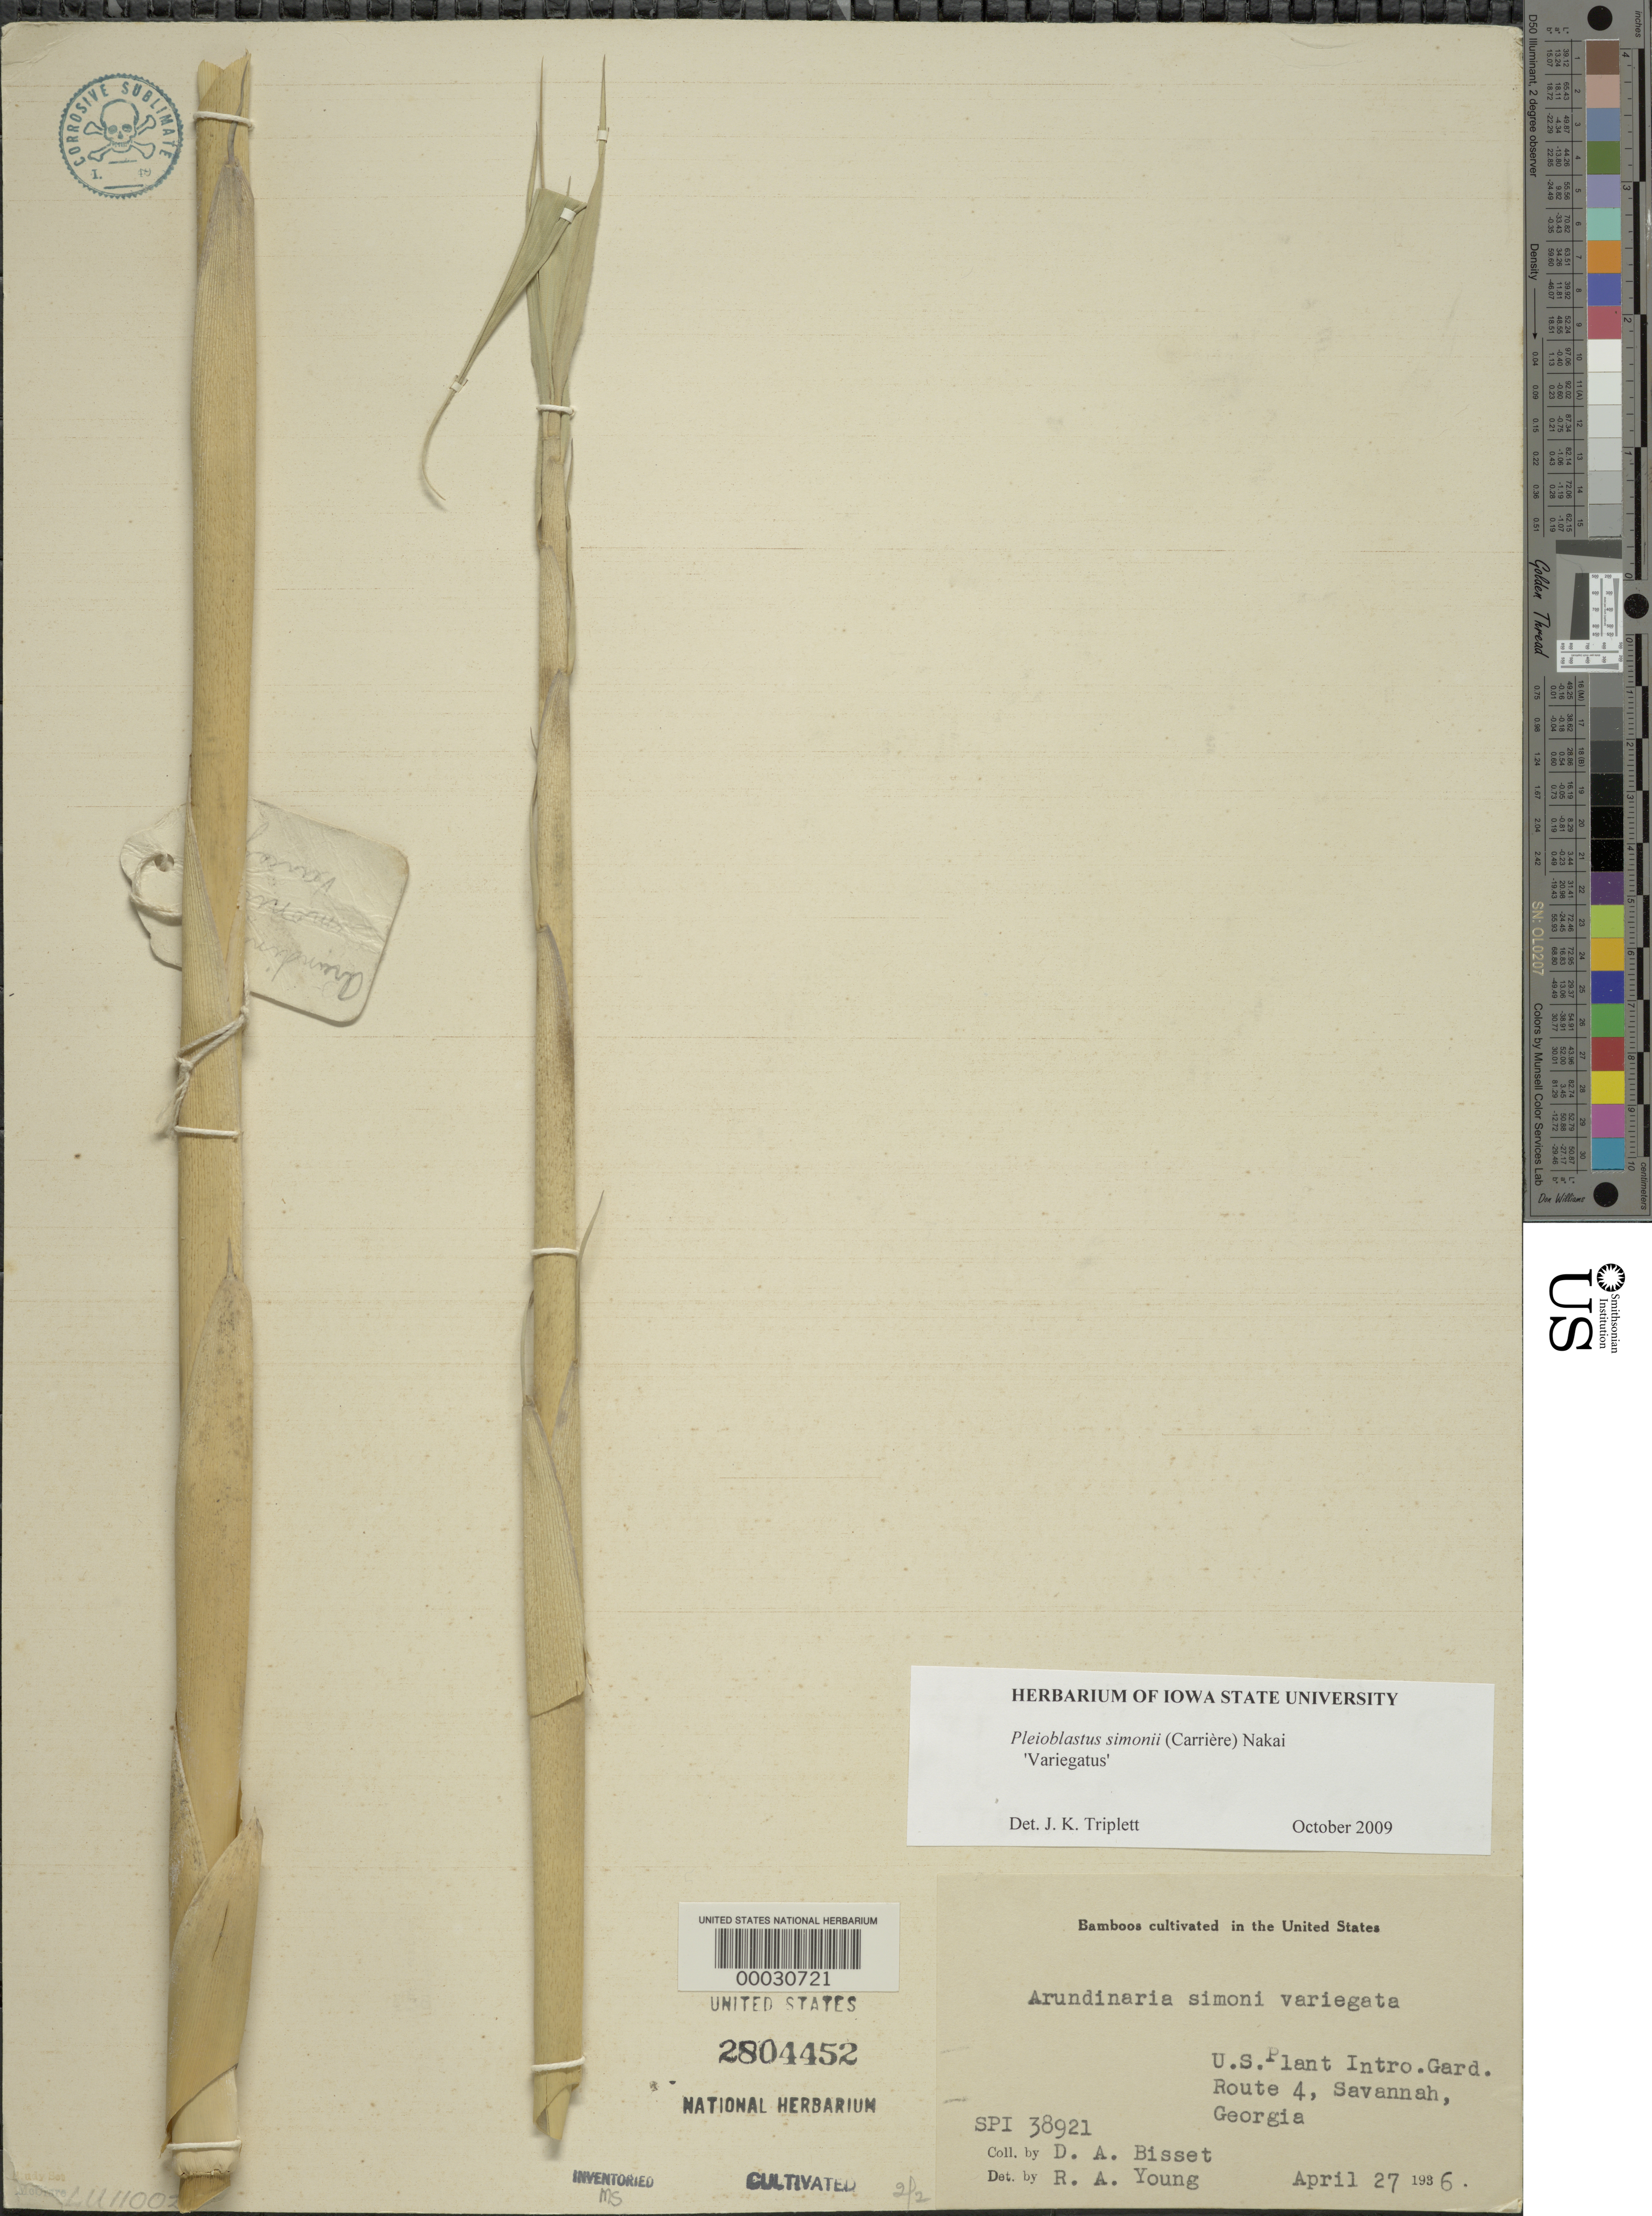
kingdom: Plantae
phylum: Tracheophyta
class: Liliopsida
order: Poales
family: Poaceae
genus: Pleioblastus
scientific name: Pleioblastus simonii 'Variegatus'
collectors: D. Bisset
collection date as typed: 06 May 1936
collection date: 1936-05-06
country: United States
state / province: Georgia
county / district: Chatham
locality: U.s.d.a. plant introduction station-savannah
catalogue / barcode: US 2804452